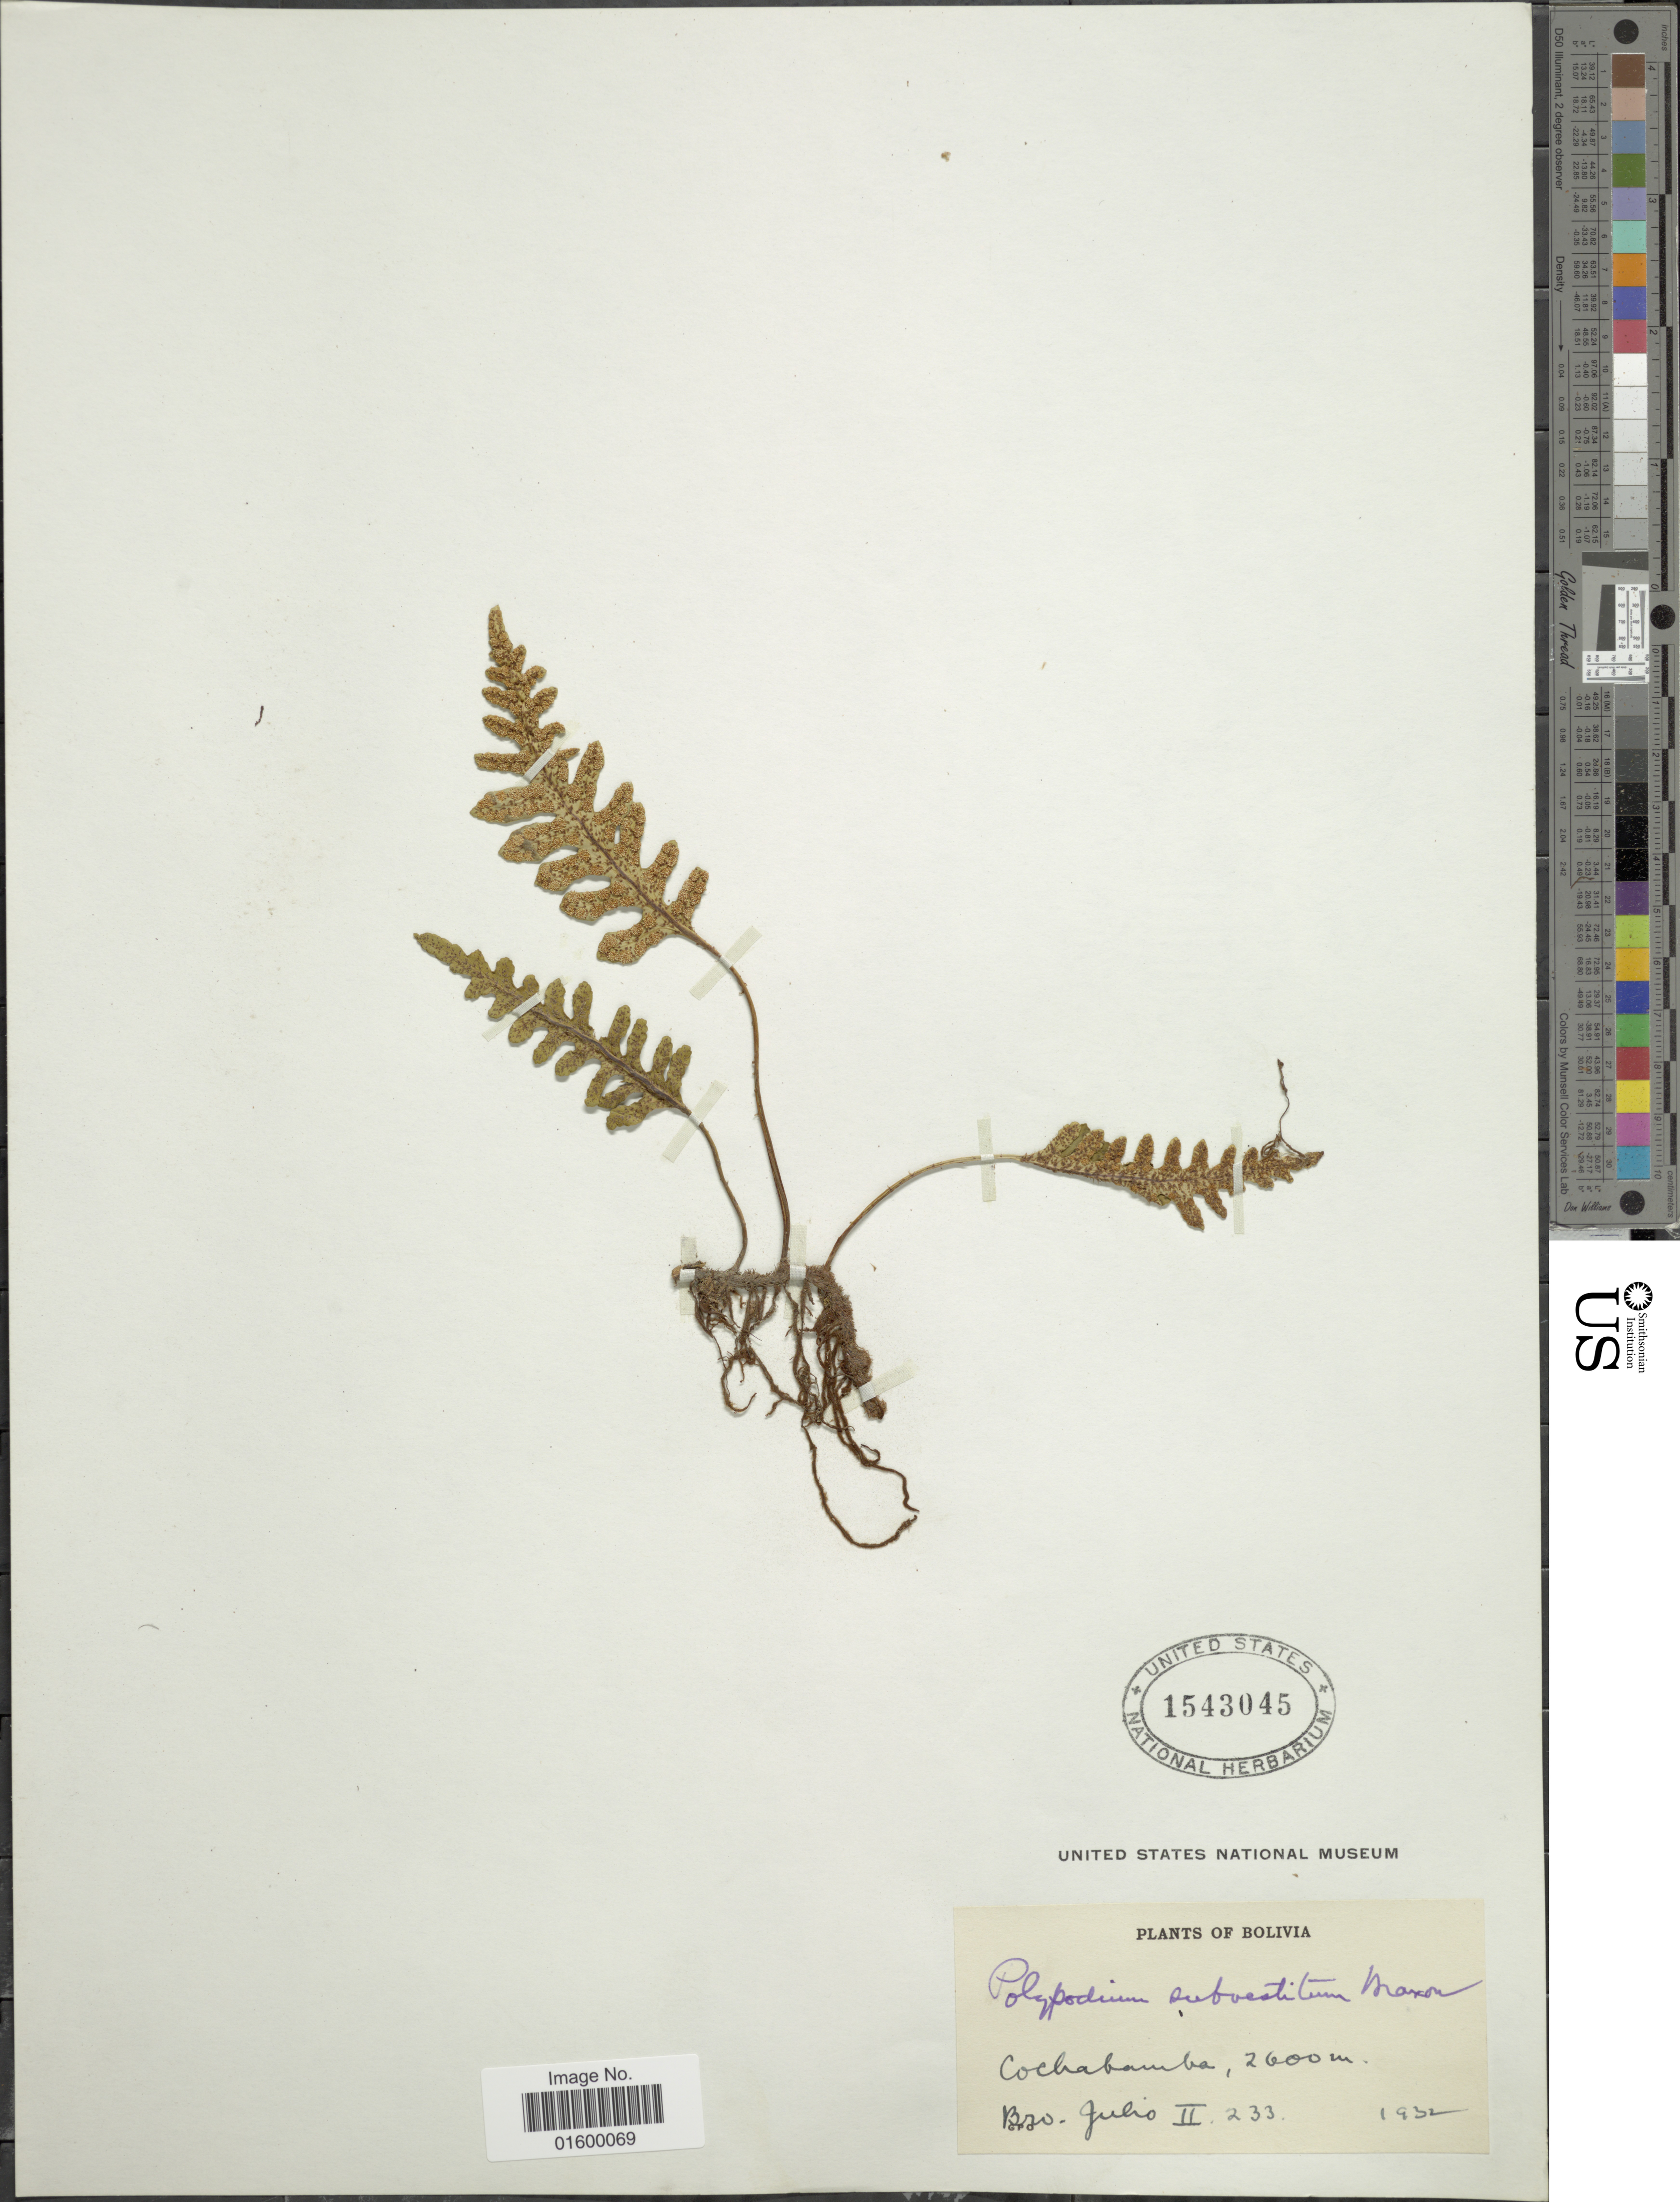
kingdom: Plantae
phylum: Tracheophyta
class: Polypodiopsida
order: Polypodiales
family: Polypodiaceae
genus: Pleopeltis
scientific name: Pleopeltis subvestita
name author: (Maxon) A.R. Sm.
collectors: Bro. Julio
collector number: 2/233*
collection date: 1932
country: Bolivia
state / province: Cochabamba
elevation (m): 2600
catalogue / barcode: US 1543045